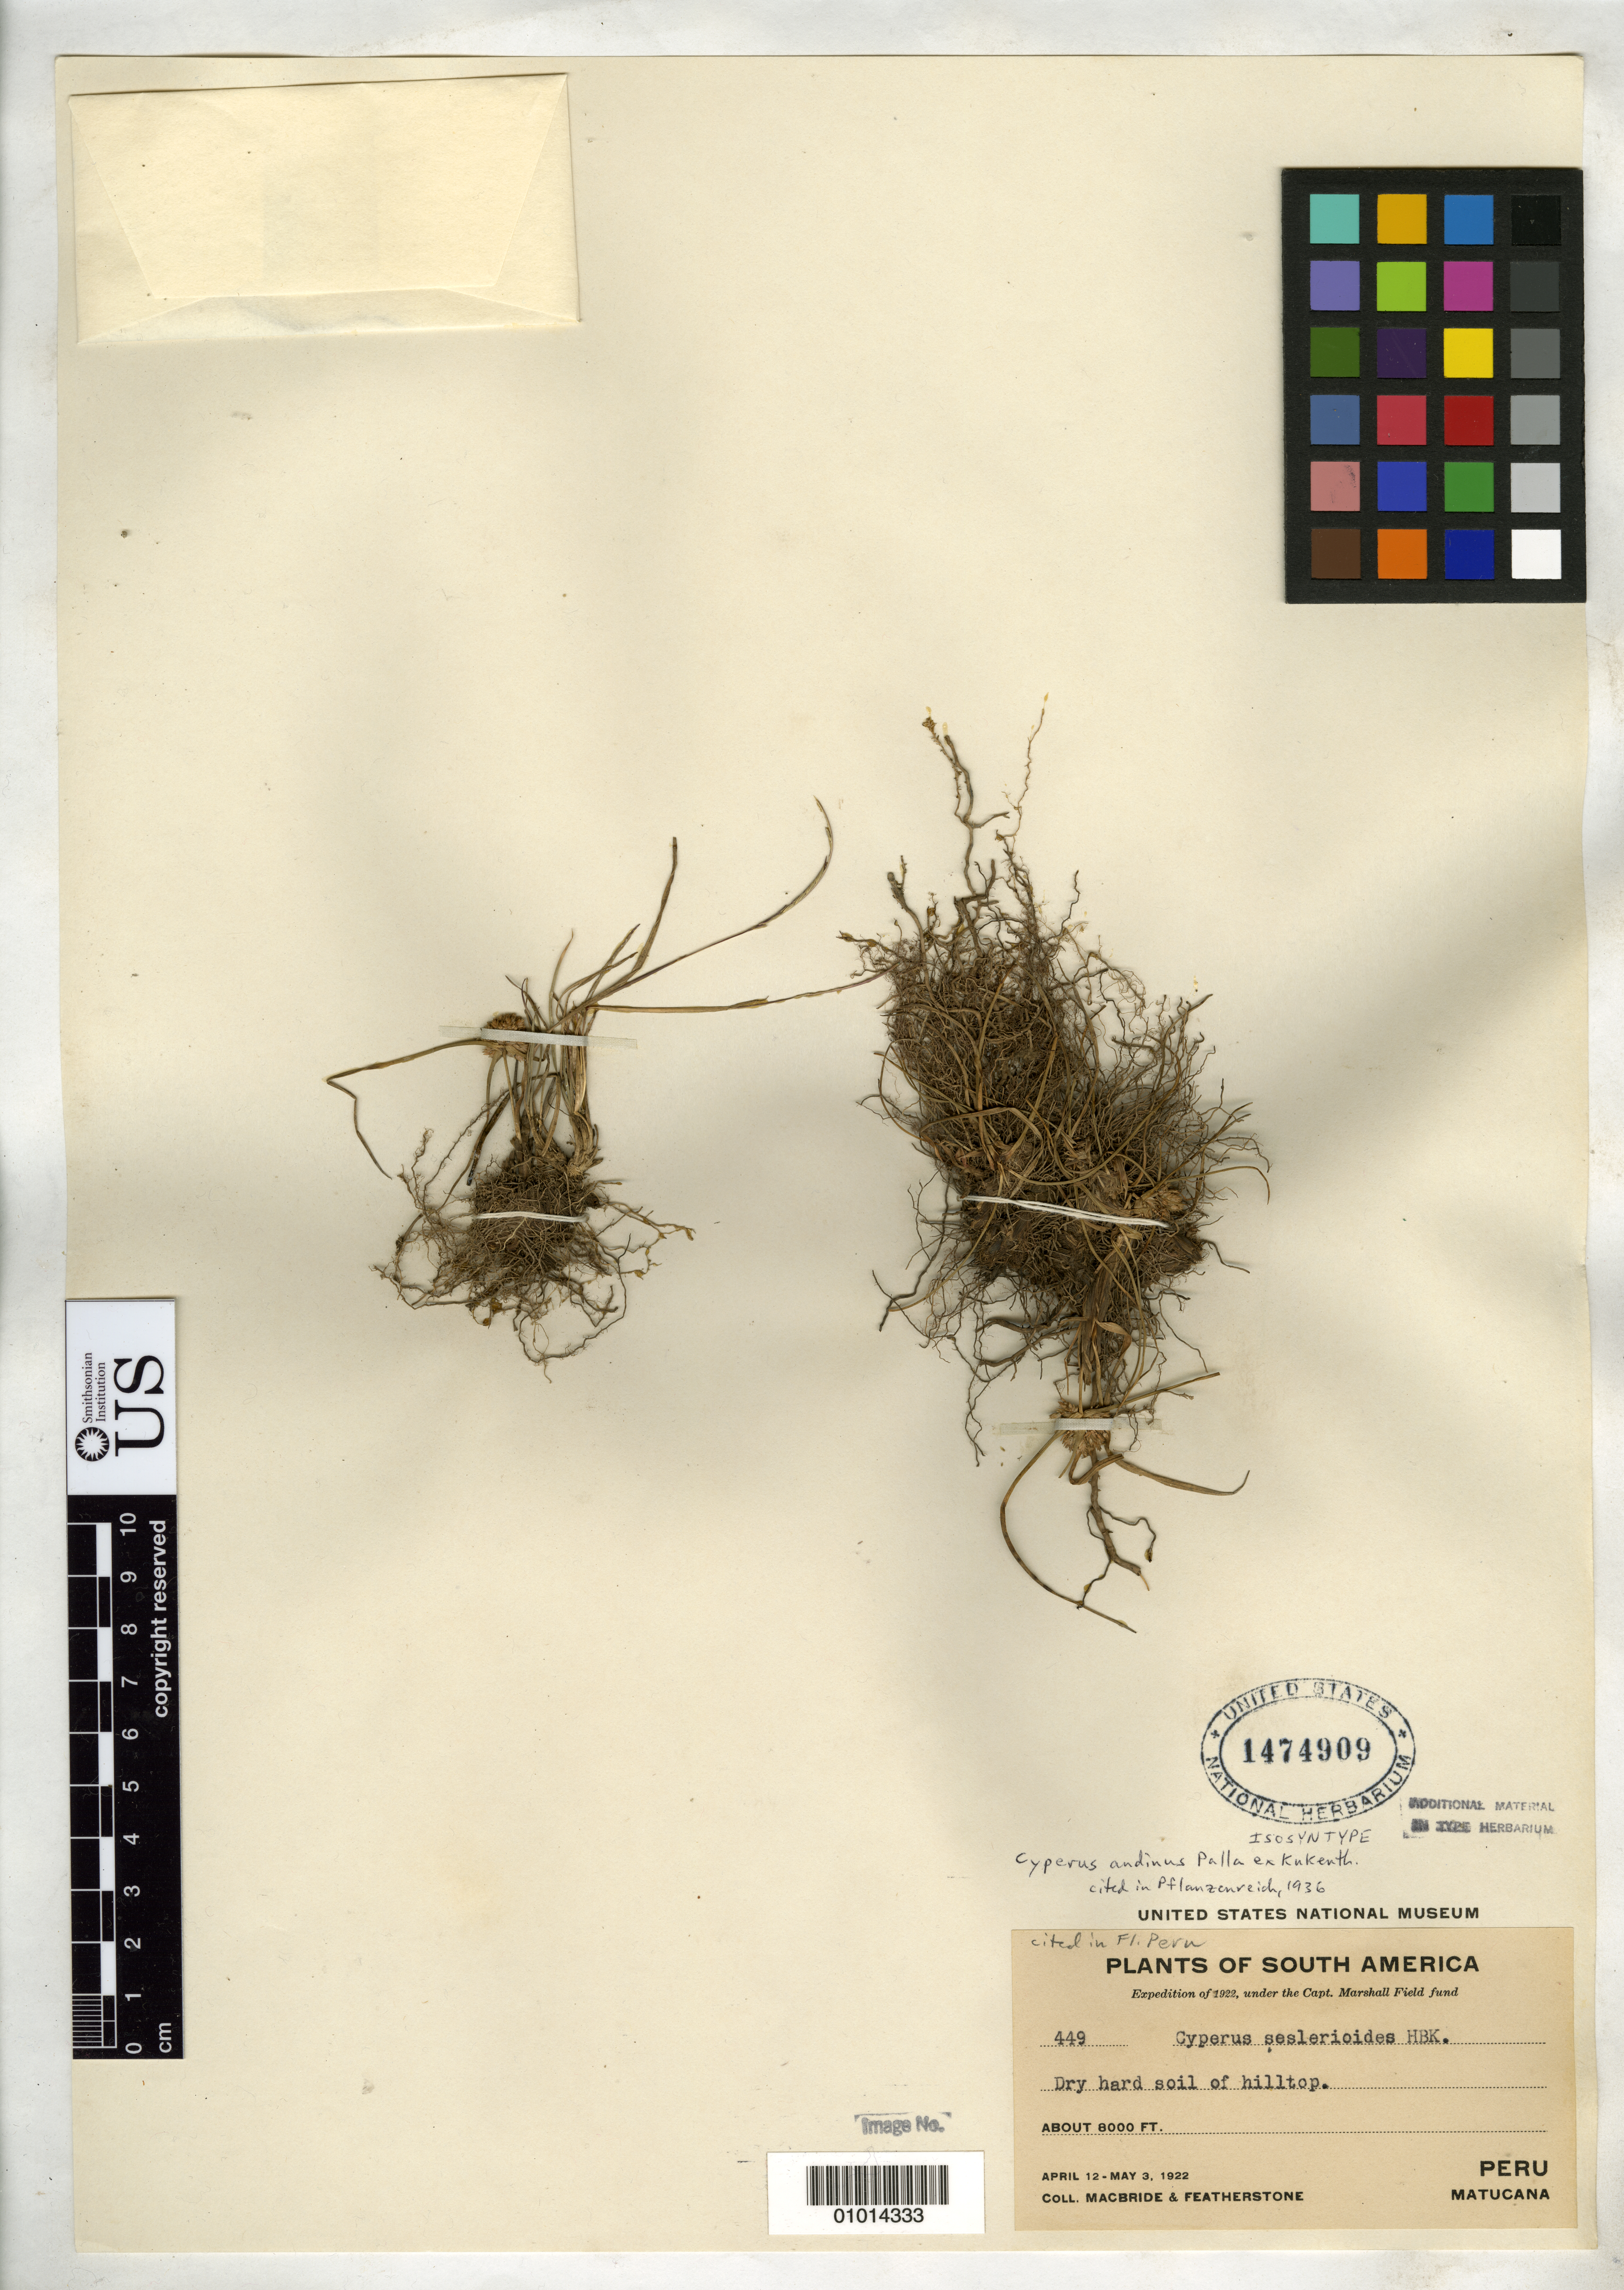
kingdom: Plantae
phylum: Tracheophyta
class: Liliopsida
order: Poales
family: Cyperaceae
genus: Cyperus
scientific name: Cyperus andinus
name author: Palla ex Kük. in Engl.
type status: Isosyntype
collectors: J. F. Macbride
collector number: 449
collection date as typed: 12 Apr 1922 to 03 May 1922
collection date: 1922-04-12/1922-05-03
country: Peru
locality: Matucana.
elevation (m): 2438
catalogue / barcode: US 1474909